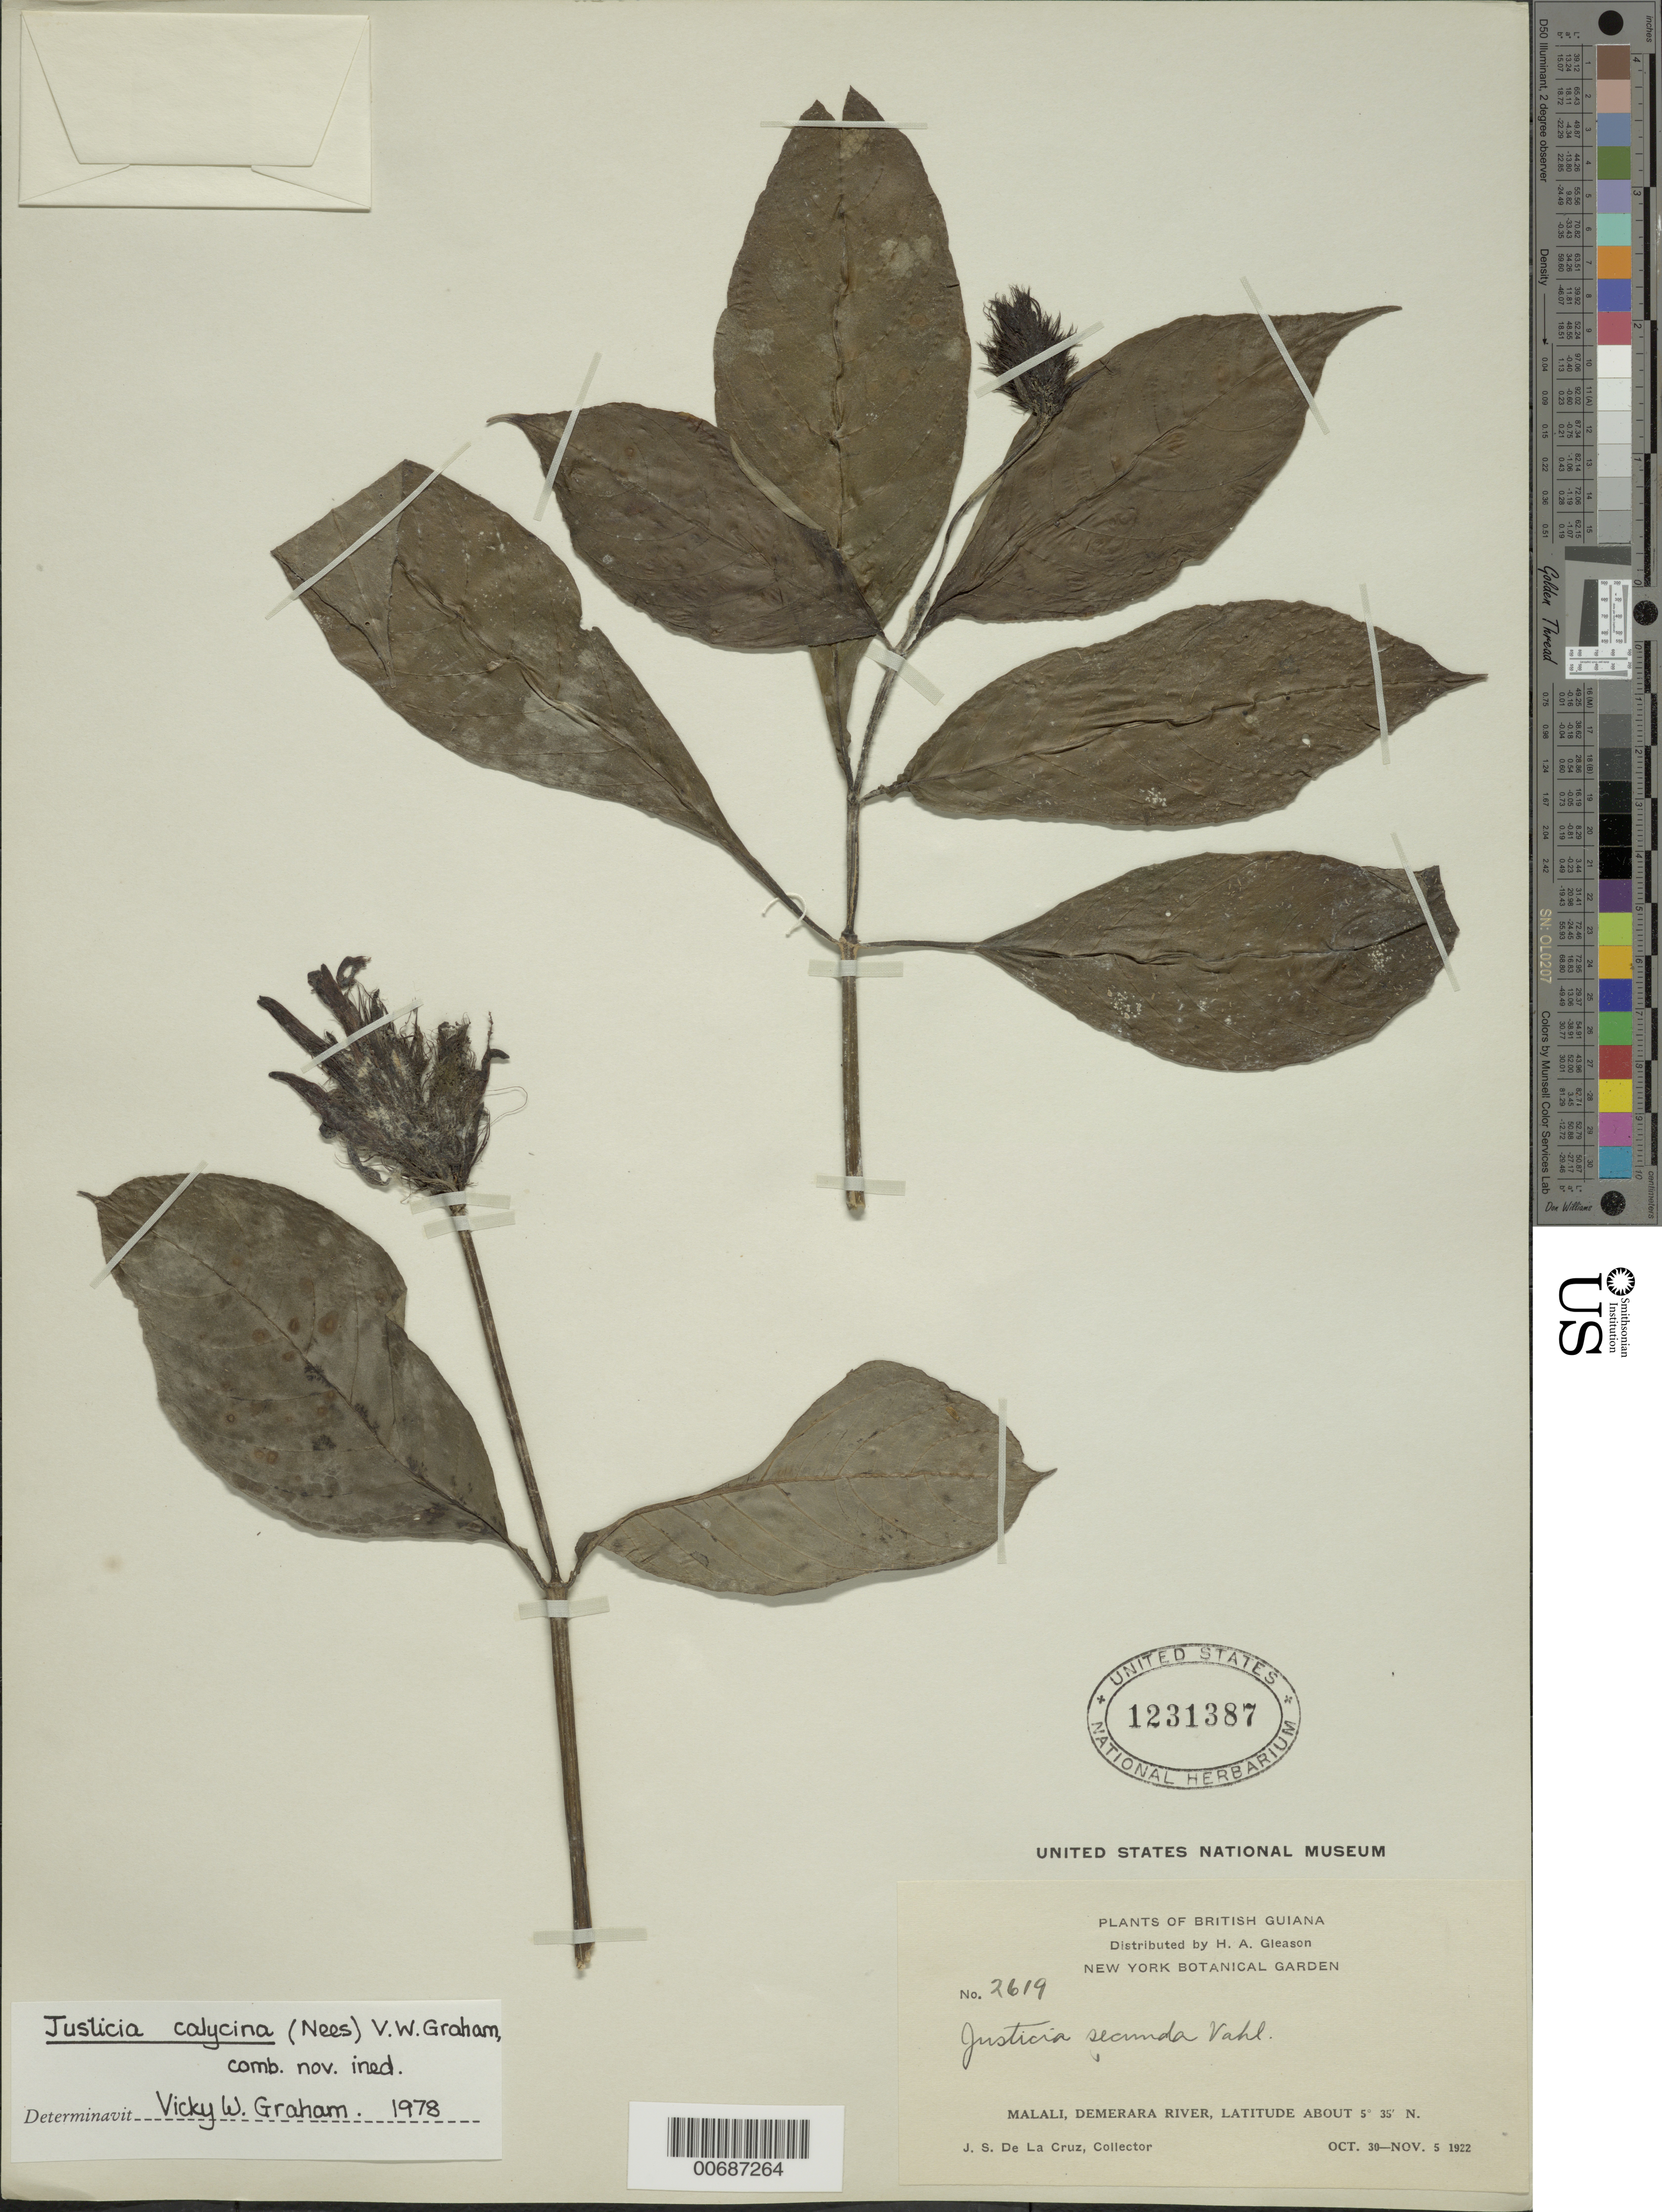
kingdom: Plantae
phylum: Tracheophyta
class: Magnoliopsida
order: Lamiales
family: Acanthaceae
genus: Justicia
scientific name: Justicia calycina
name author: (Nees) V.A.W. Graham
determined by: Graham, V. W.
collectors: J. S. de la Cruz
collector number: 2619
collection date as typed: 30-Oct-22 to 5-Nov-22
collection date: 1922-10-30/1922-11-05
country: Guyana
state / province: U. Demerara-Berbice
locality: Malali, Demerara R.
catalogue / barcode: US 1231387